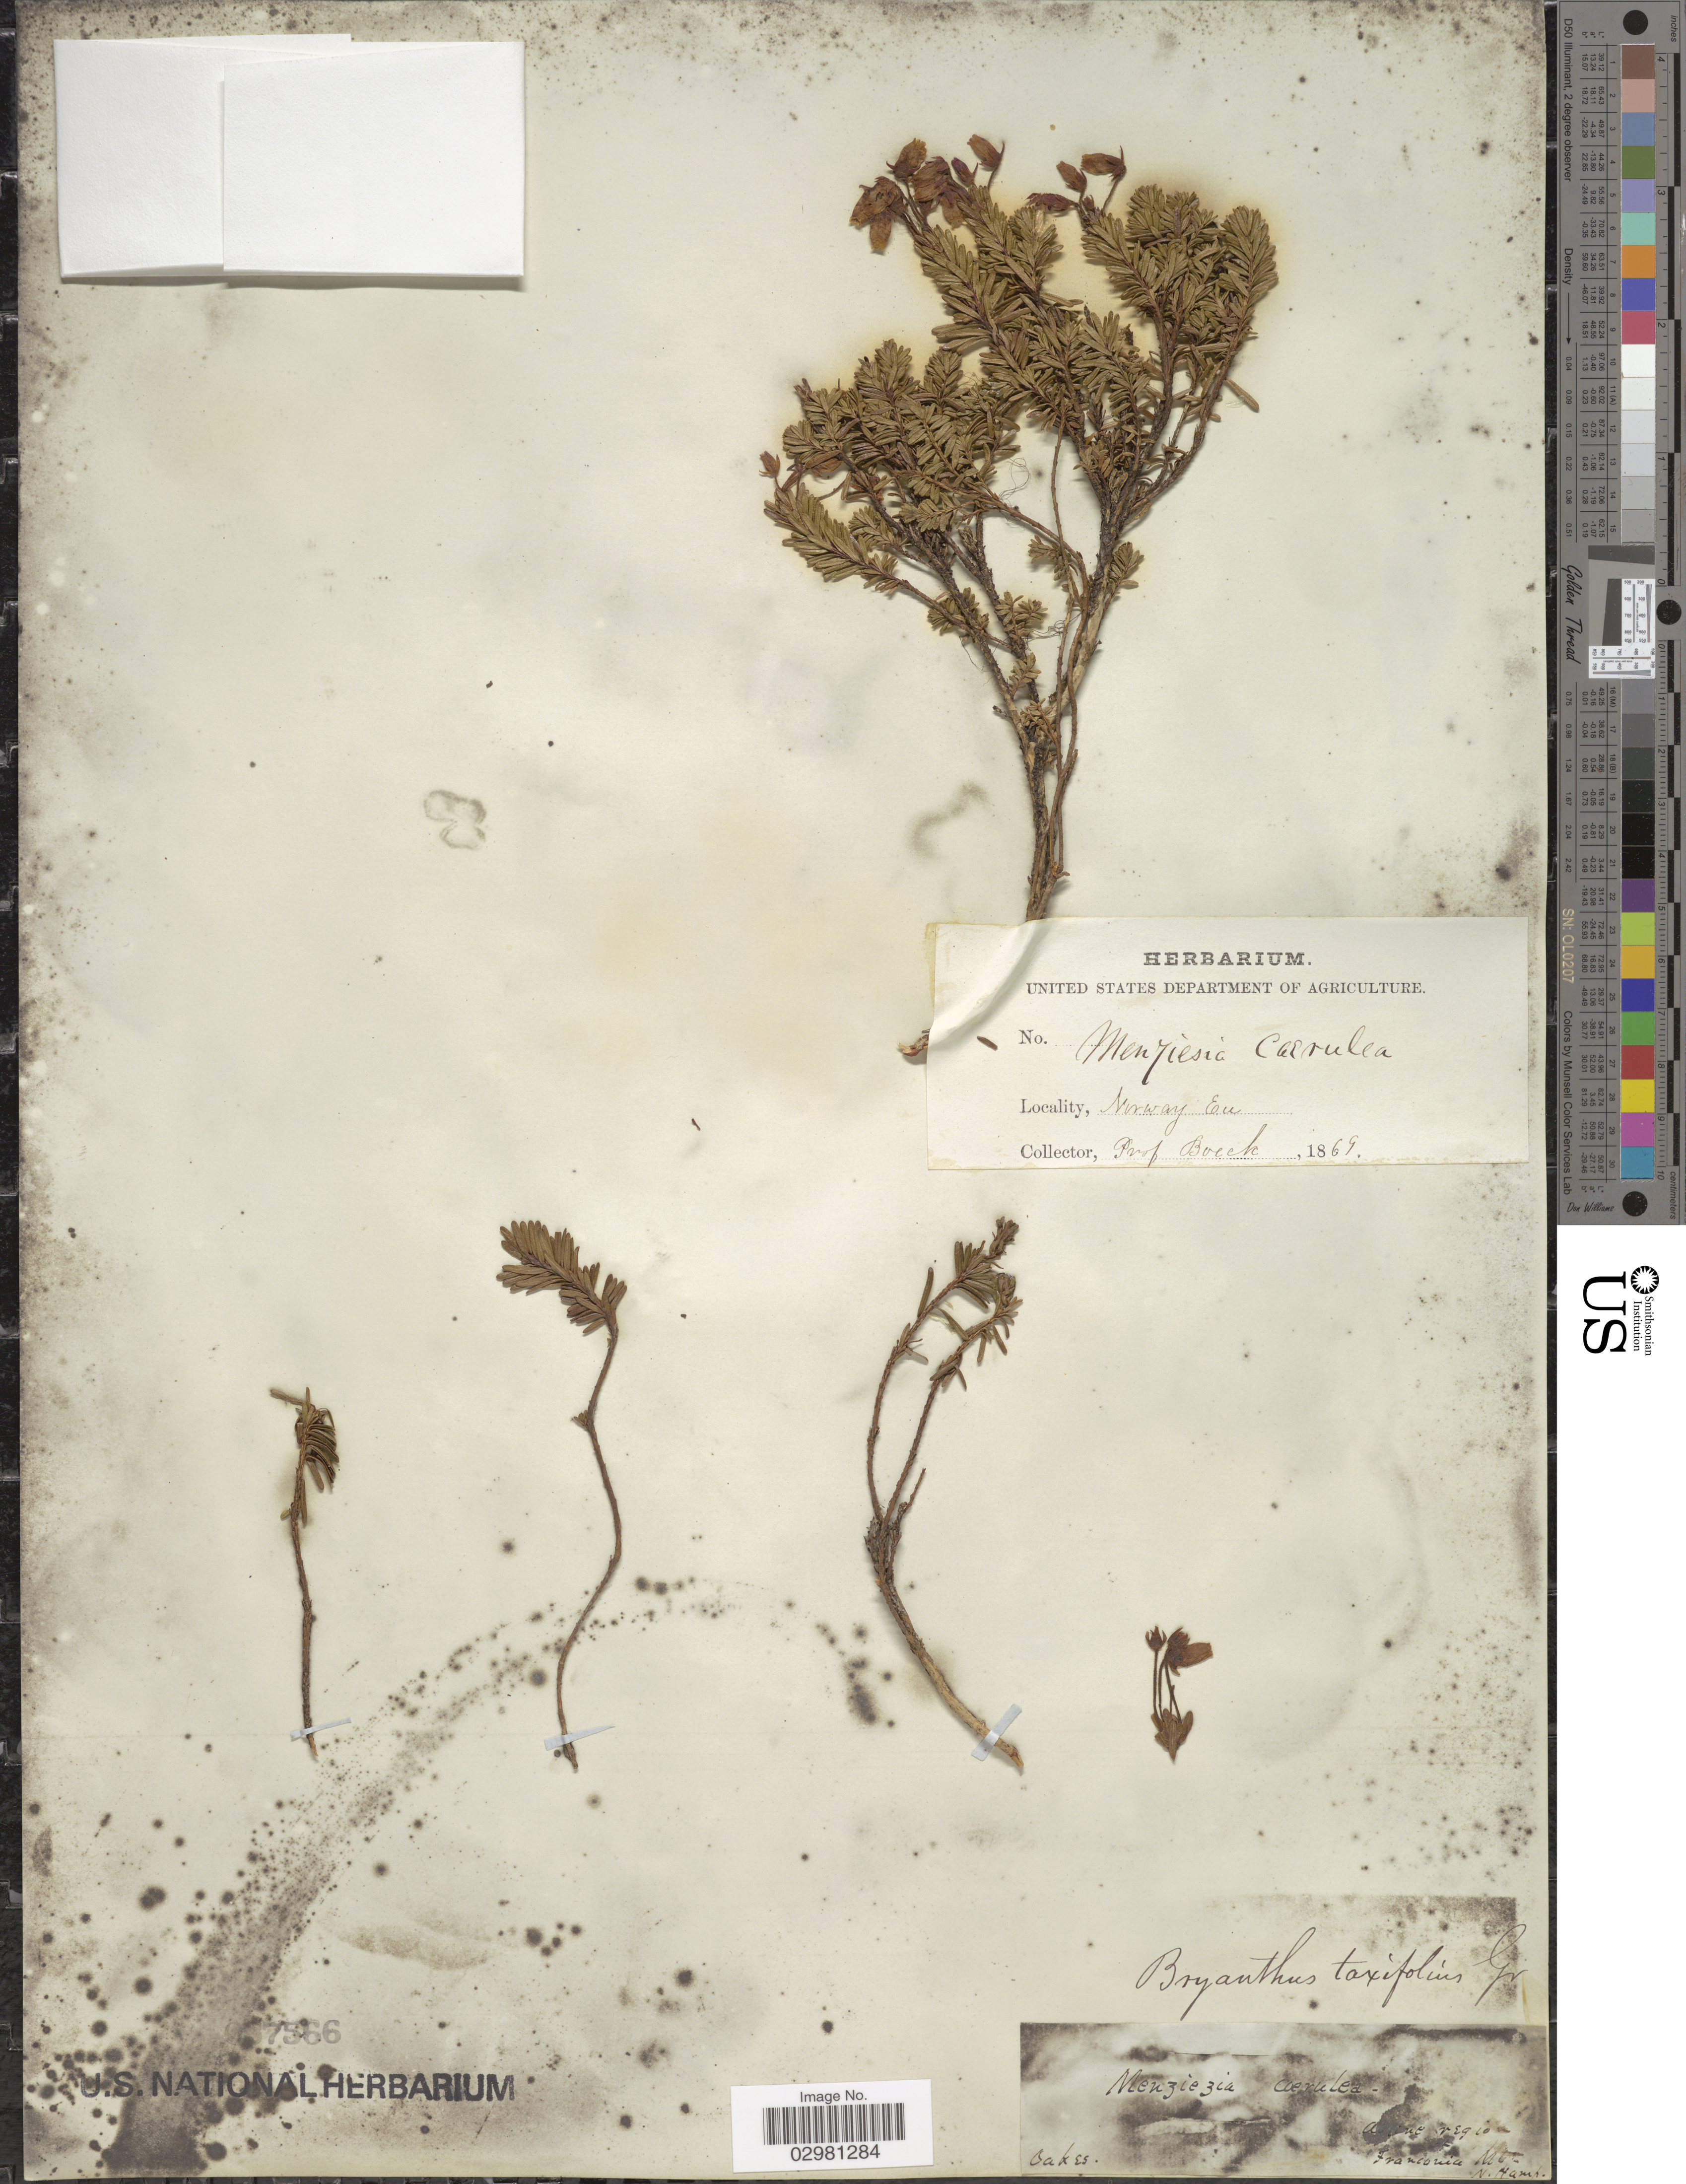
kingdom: Plantae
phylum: Tracheophyta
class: Magnoliopsida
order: Ericales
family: Ericaceae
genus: Phyllodoce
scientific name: Phyllodoce caerulea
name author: (L.) Bab.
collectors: -. Oakes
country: United States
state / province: New Hampshire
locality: Alpine regio, Franconia Mt.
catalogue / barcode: US 87566